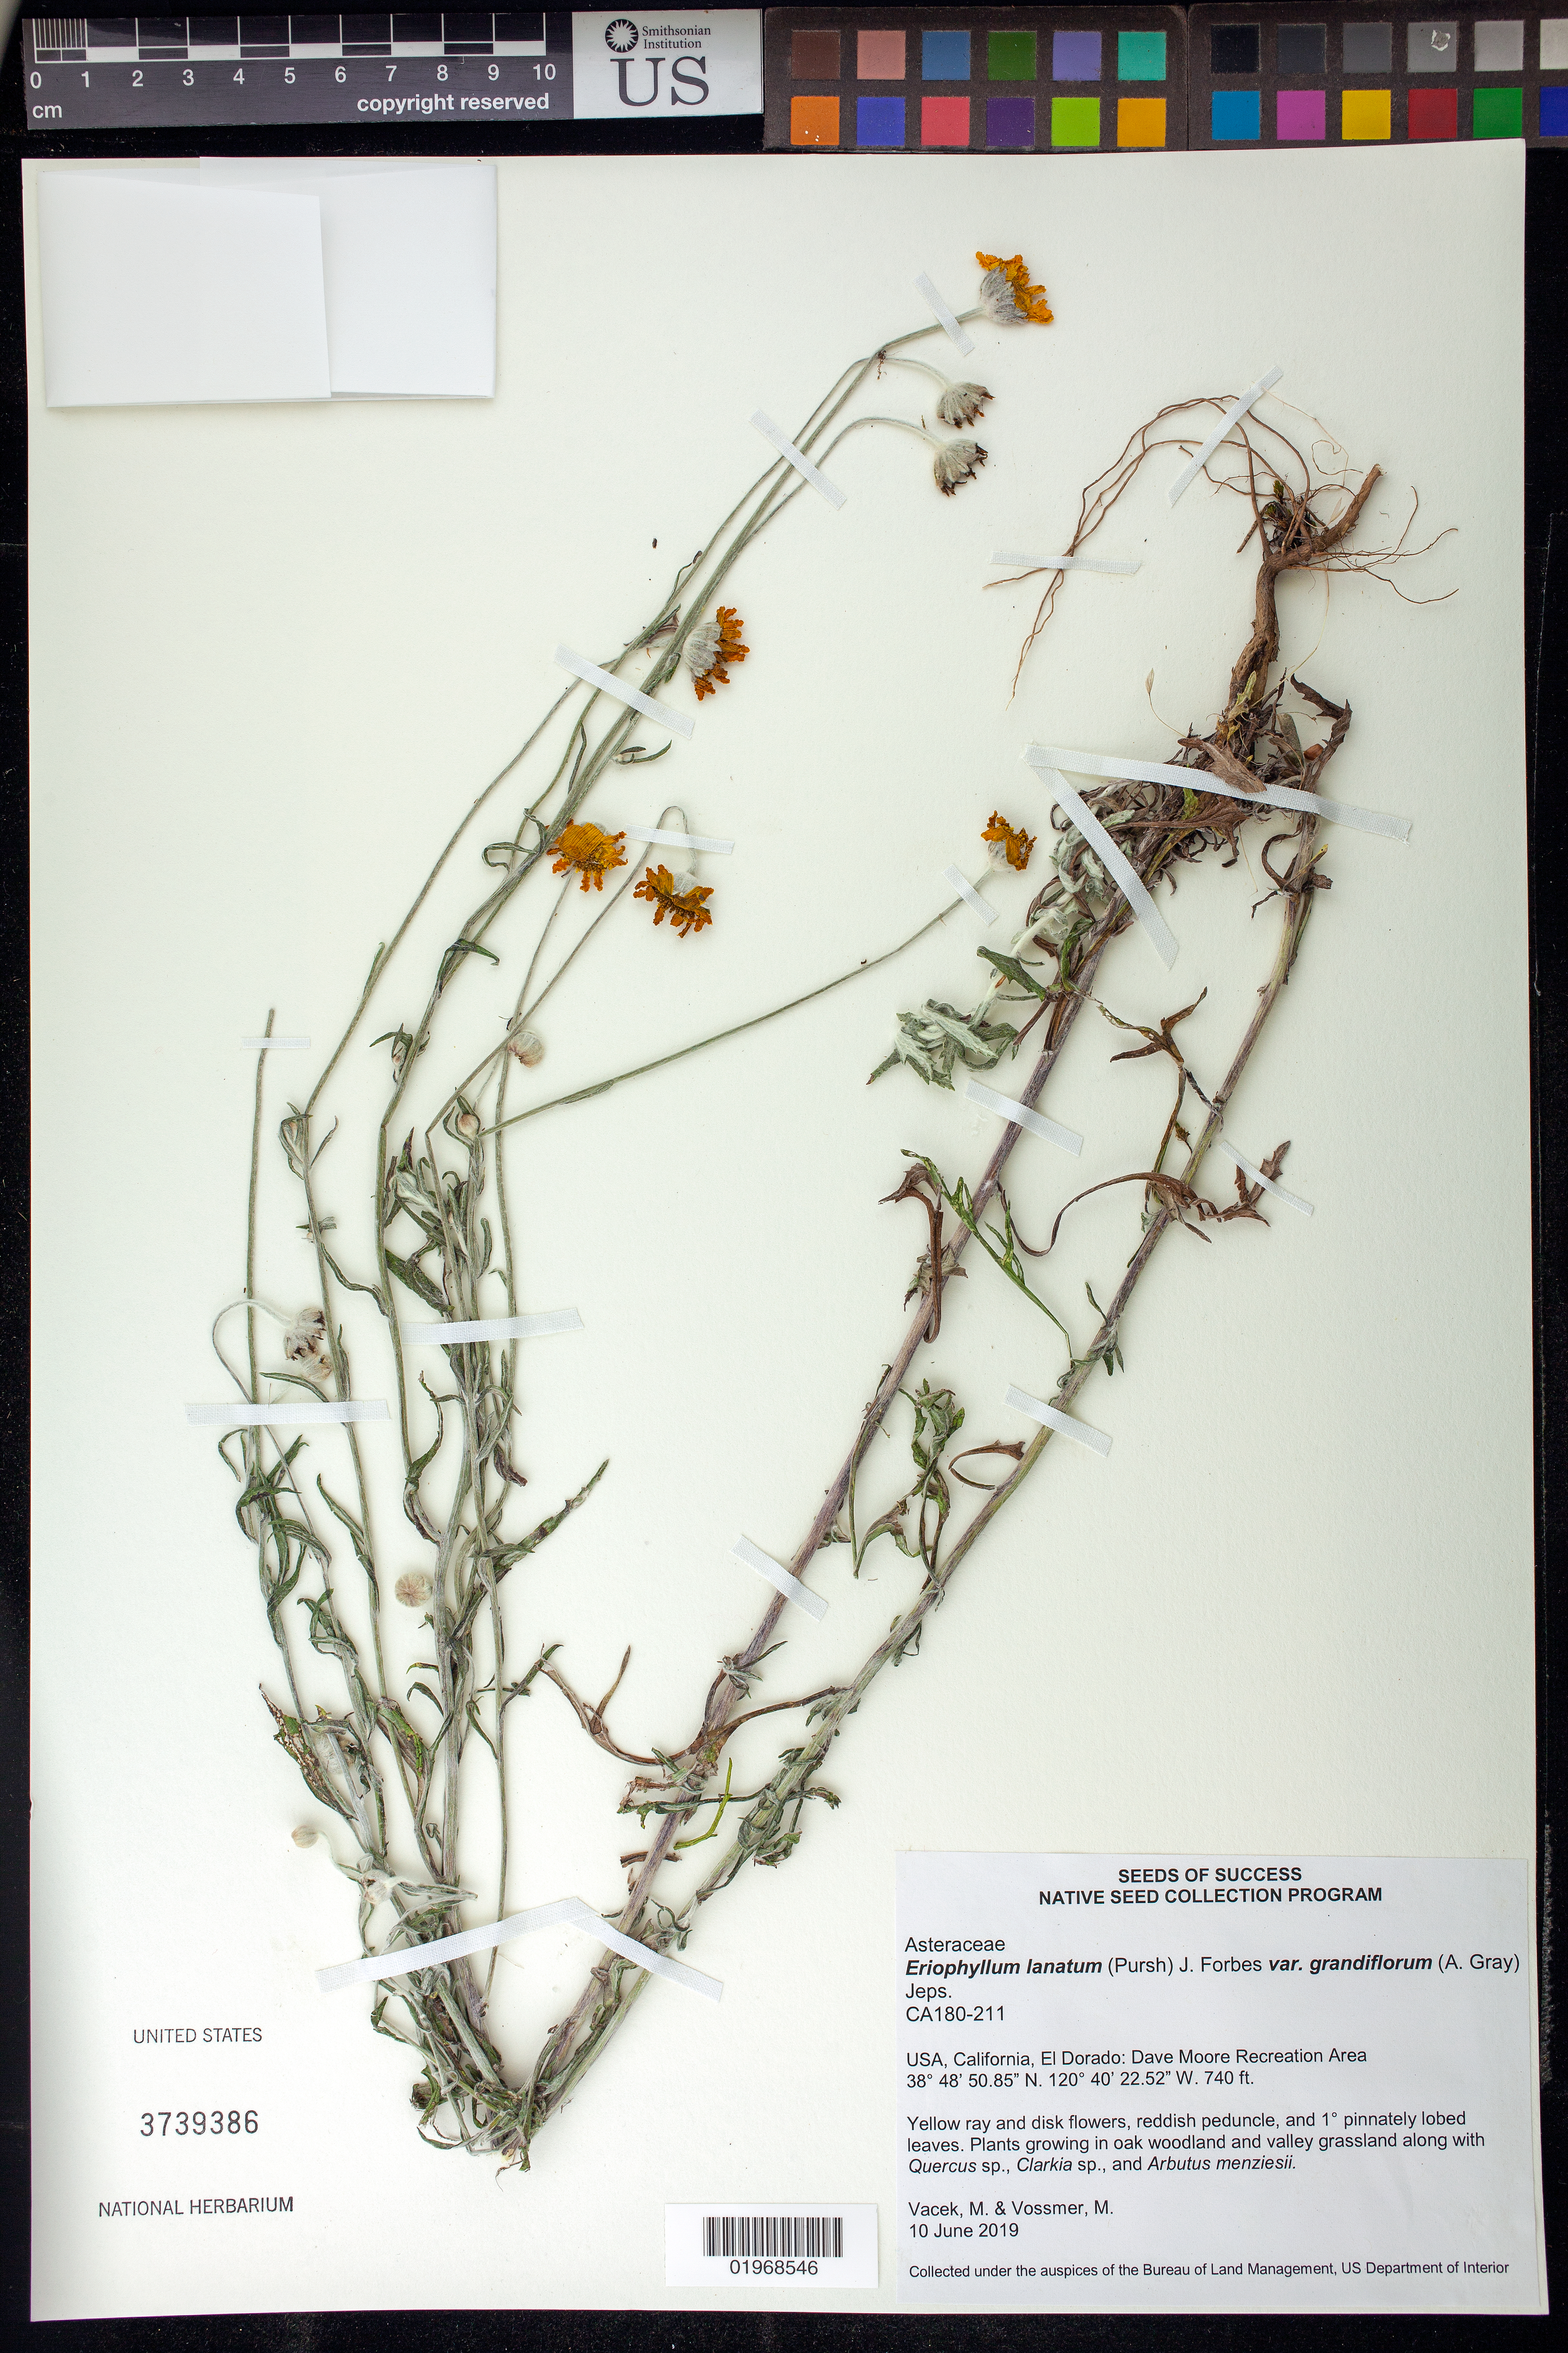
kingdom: Plantae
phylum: Tracheophyta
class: Magnoliopsida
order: Asterales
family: Asteraceae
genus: Eriophyllum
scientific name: Eriophyllum lanatum var. grandiflorum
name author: (A. Gray) Jeps.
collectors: M. Vacek & M. Vossmer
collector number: CA180-211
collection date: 2019-06-10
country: United States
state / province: California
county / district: El Dorado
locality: BLM Mother Lode Field Office, Dave Moore Recreation Area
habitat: Oak woodland, valley grassland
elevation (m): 226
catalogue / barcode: US 3739386